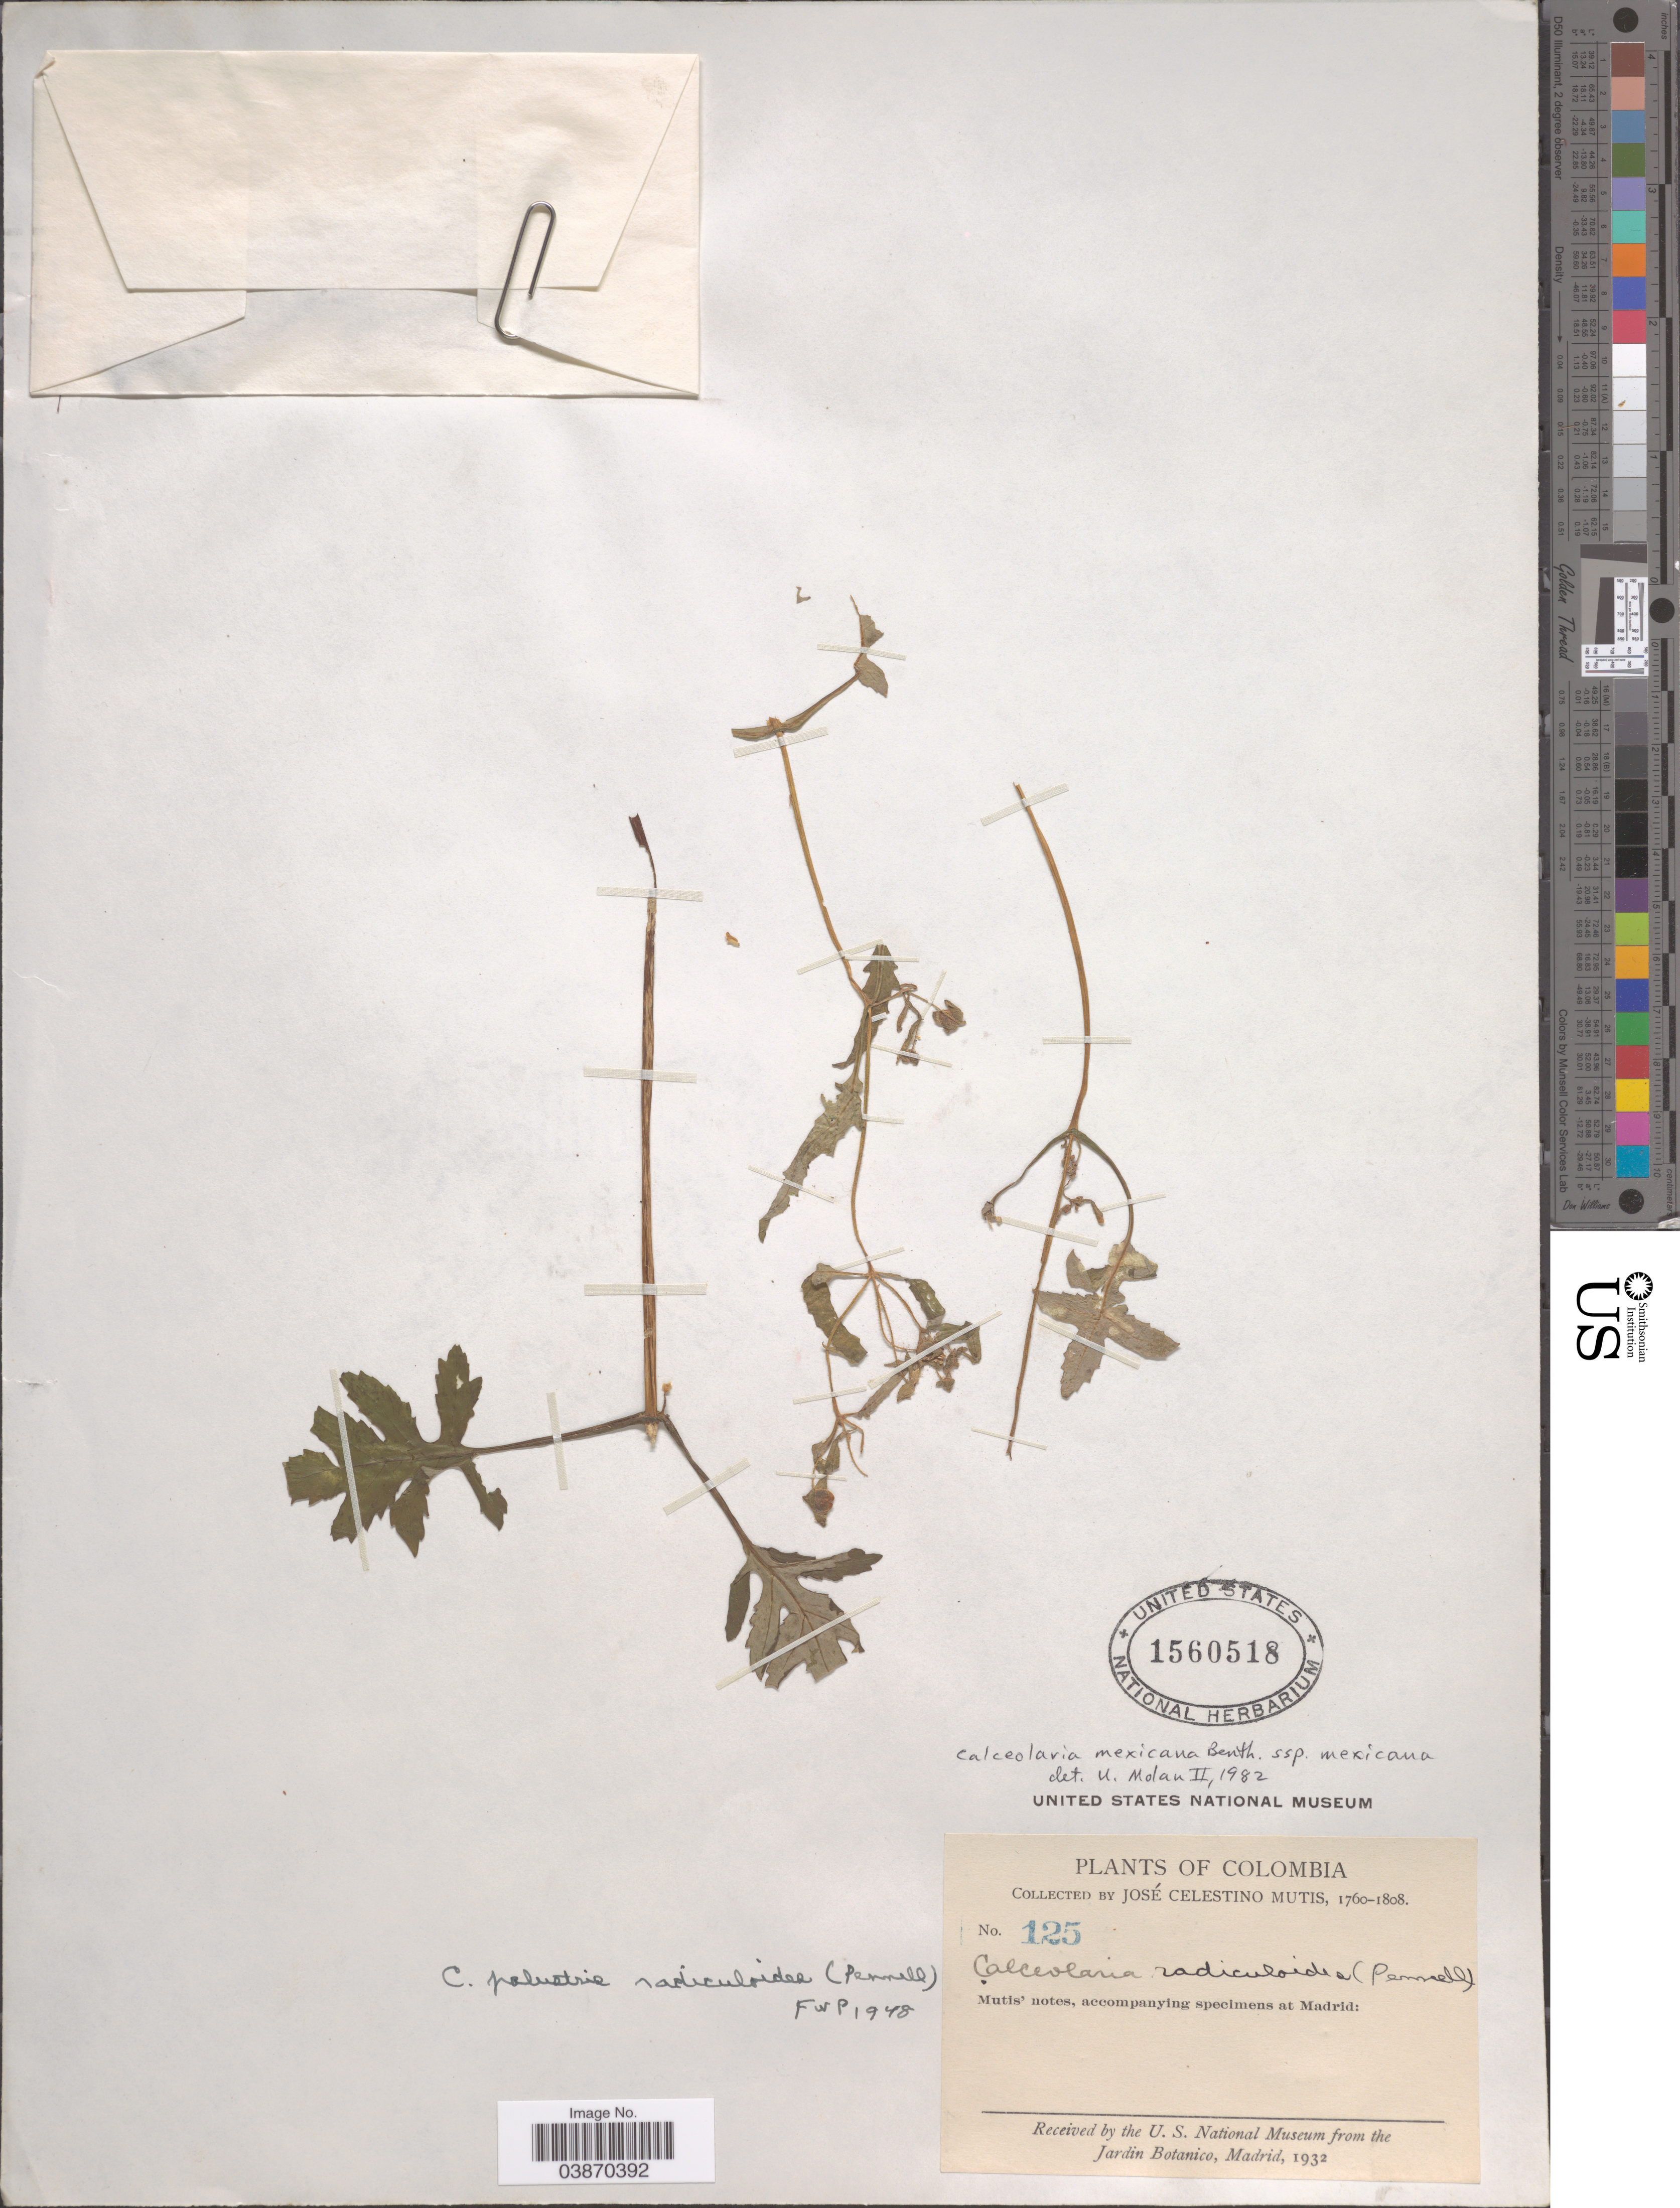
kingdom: Plantae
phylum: Tracheophyta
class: Magnoliopsida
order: Lamiales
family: Calceolariaceae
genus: Calceolaria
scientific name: Calceolaria mexicana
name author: Benth.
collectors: J. C. B. Mutis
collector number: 125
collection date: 1760/1808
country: Colombia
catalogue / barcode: US 1560518